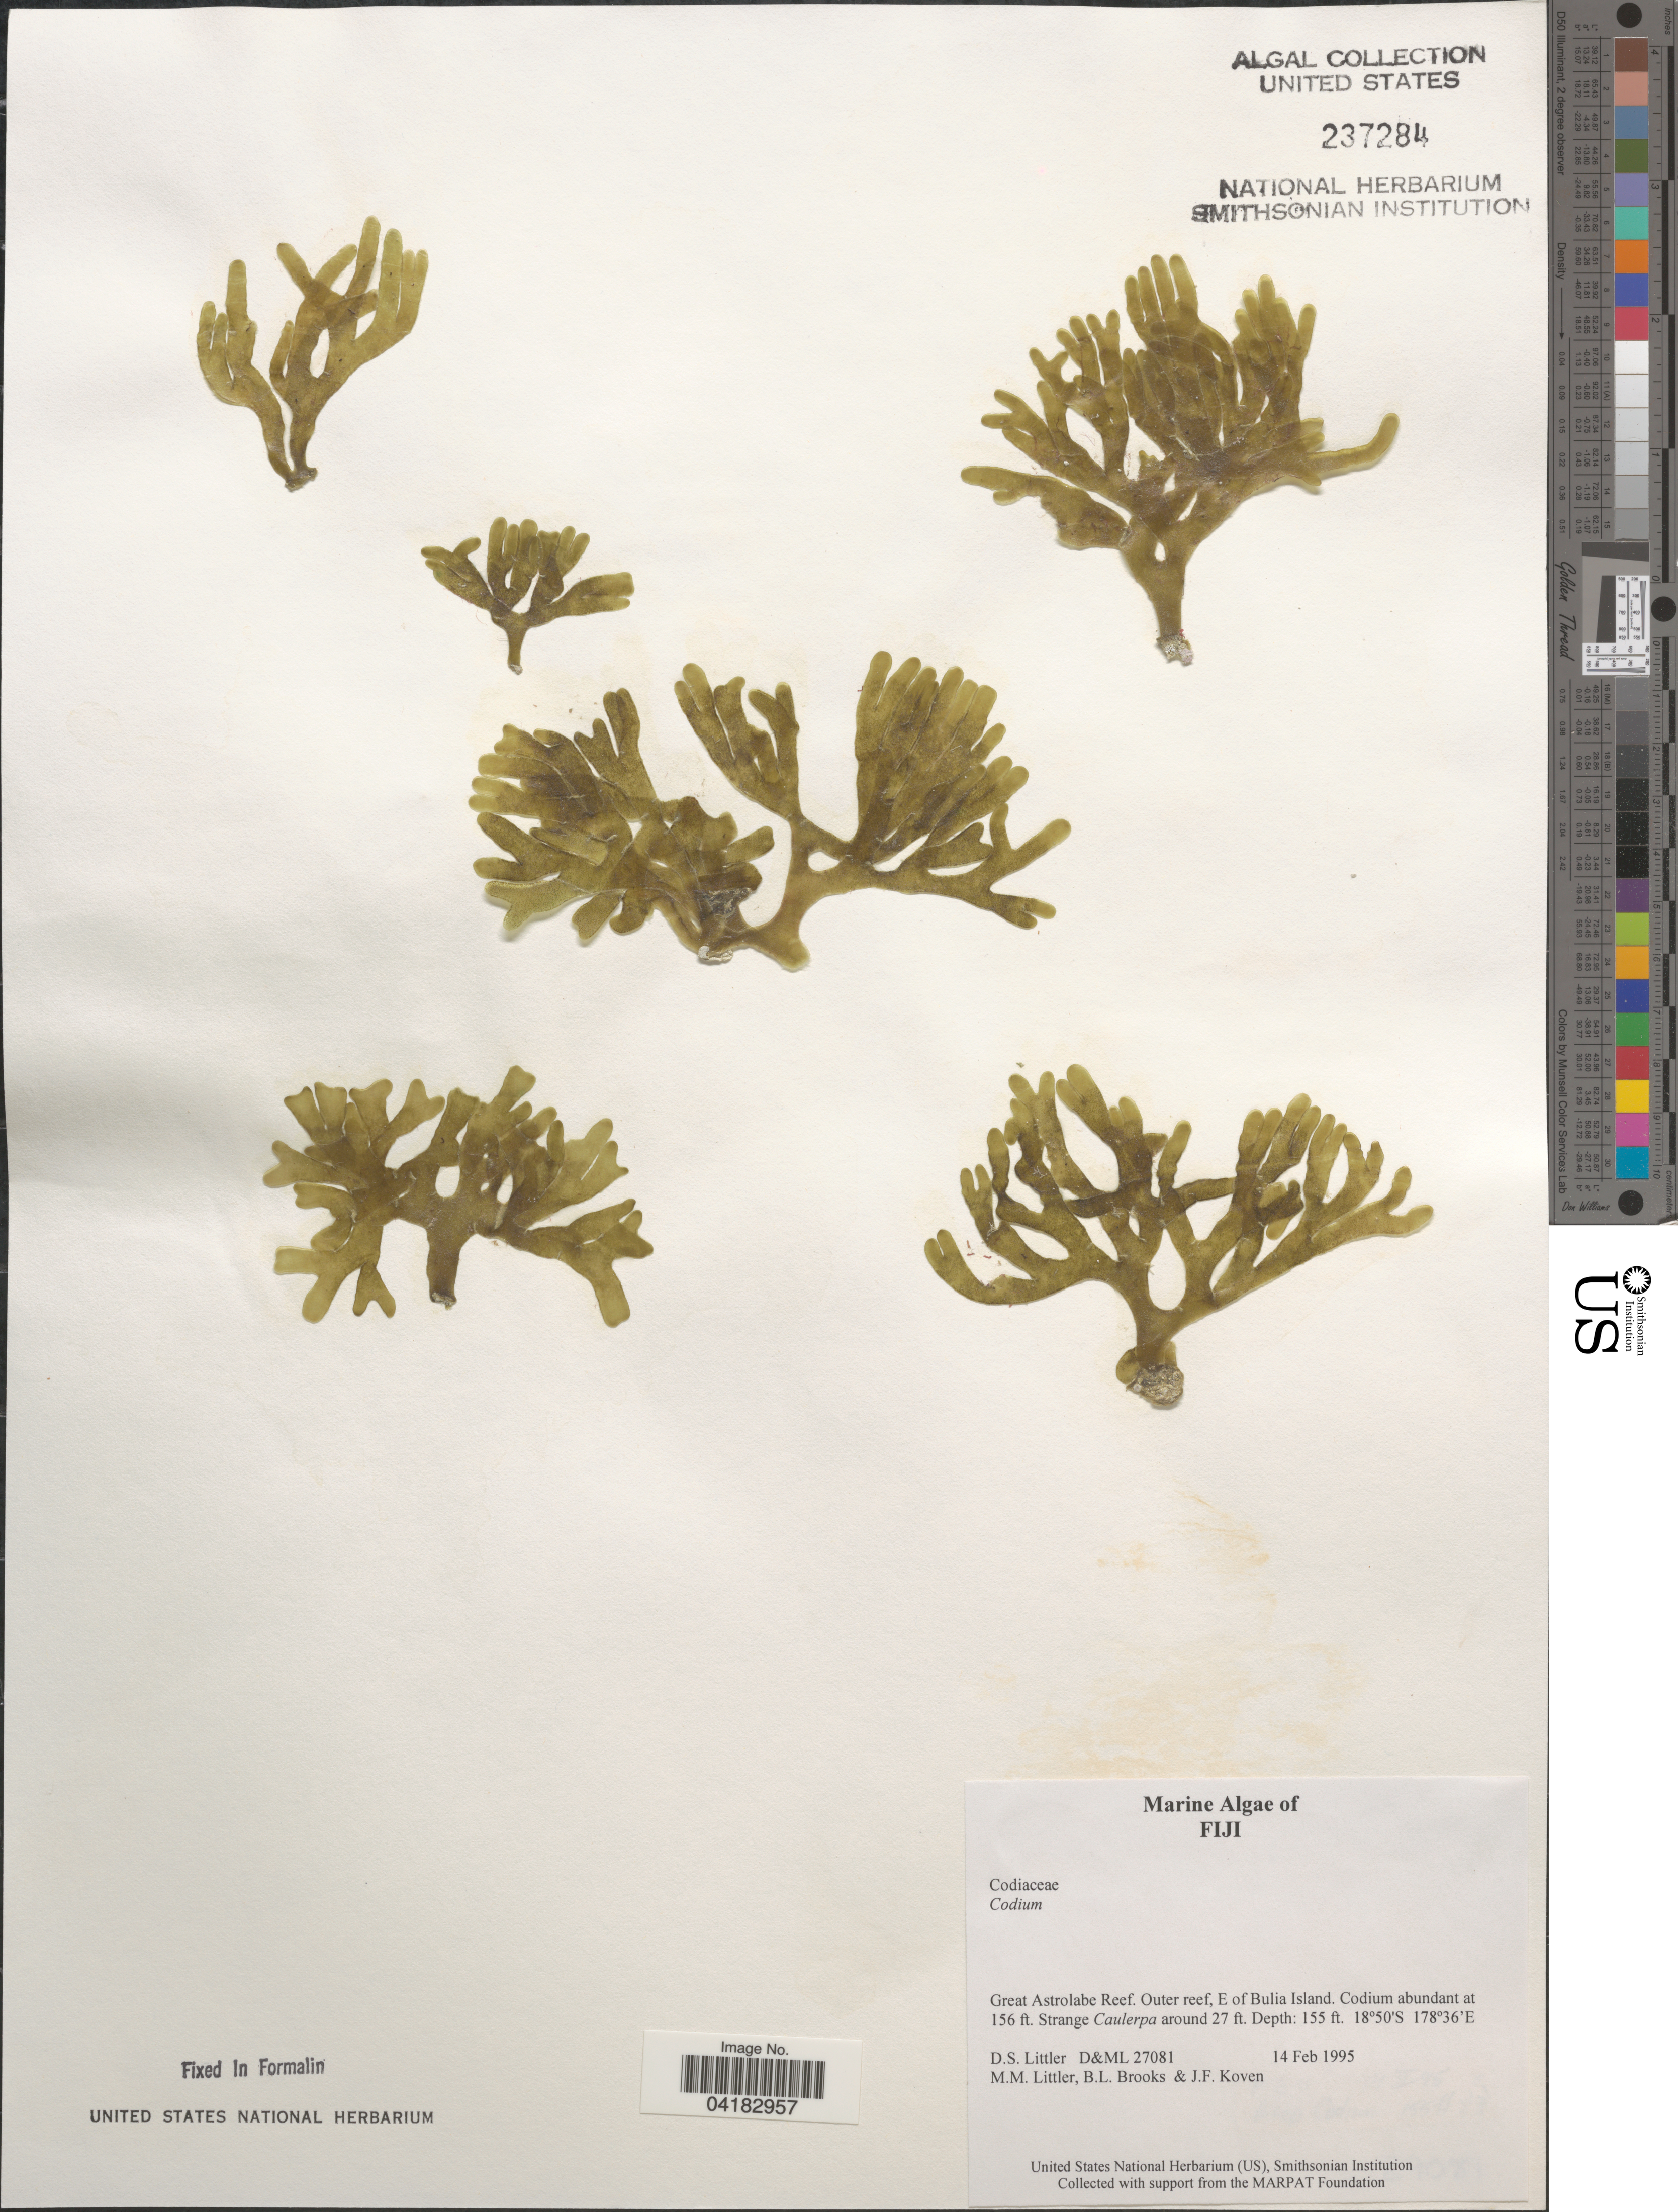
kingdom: Plantae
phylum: Chlorophyta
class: Ulvophyceae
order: Bryopsidales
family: Codiaceae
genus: Codium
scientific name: Codium sp.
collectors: D. S. Littler, B. Brooks & J. Koven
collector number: D&ML27081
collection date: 1995-02-14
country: Fiji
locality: Great Astrolabe Reef. Outer reef, E of Bulia Island.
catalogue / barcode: US 237284